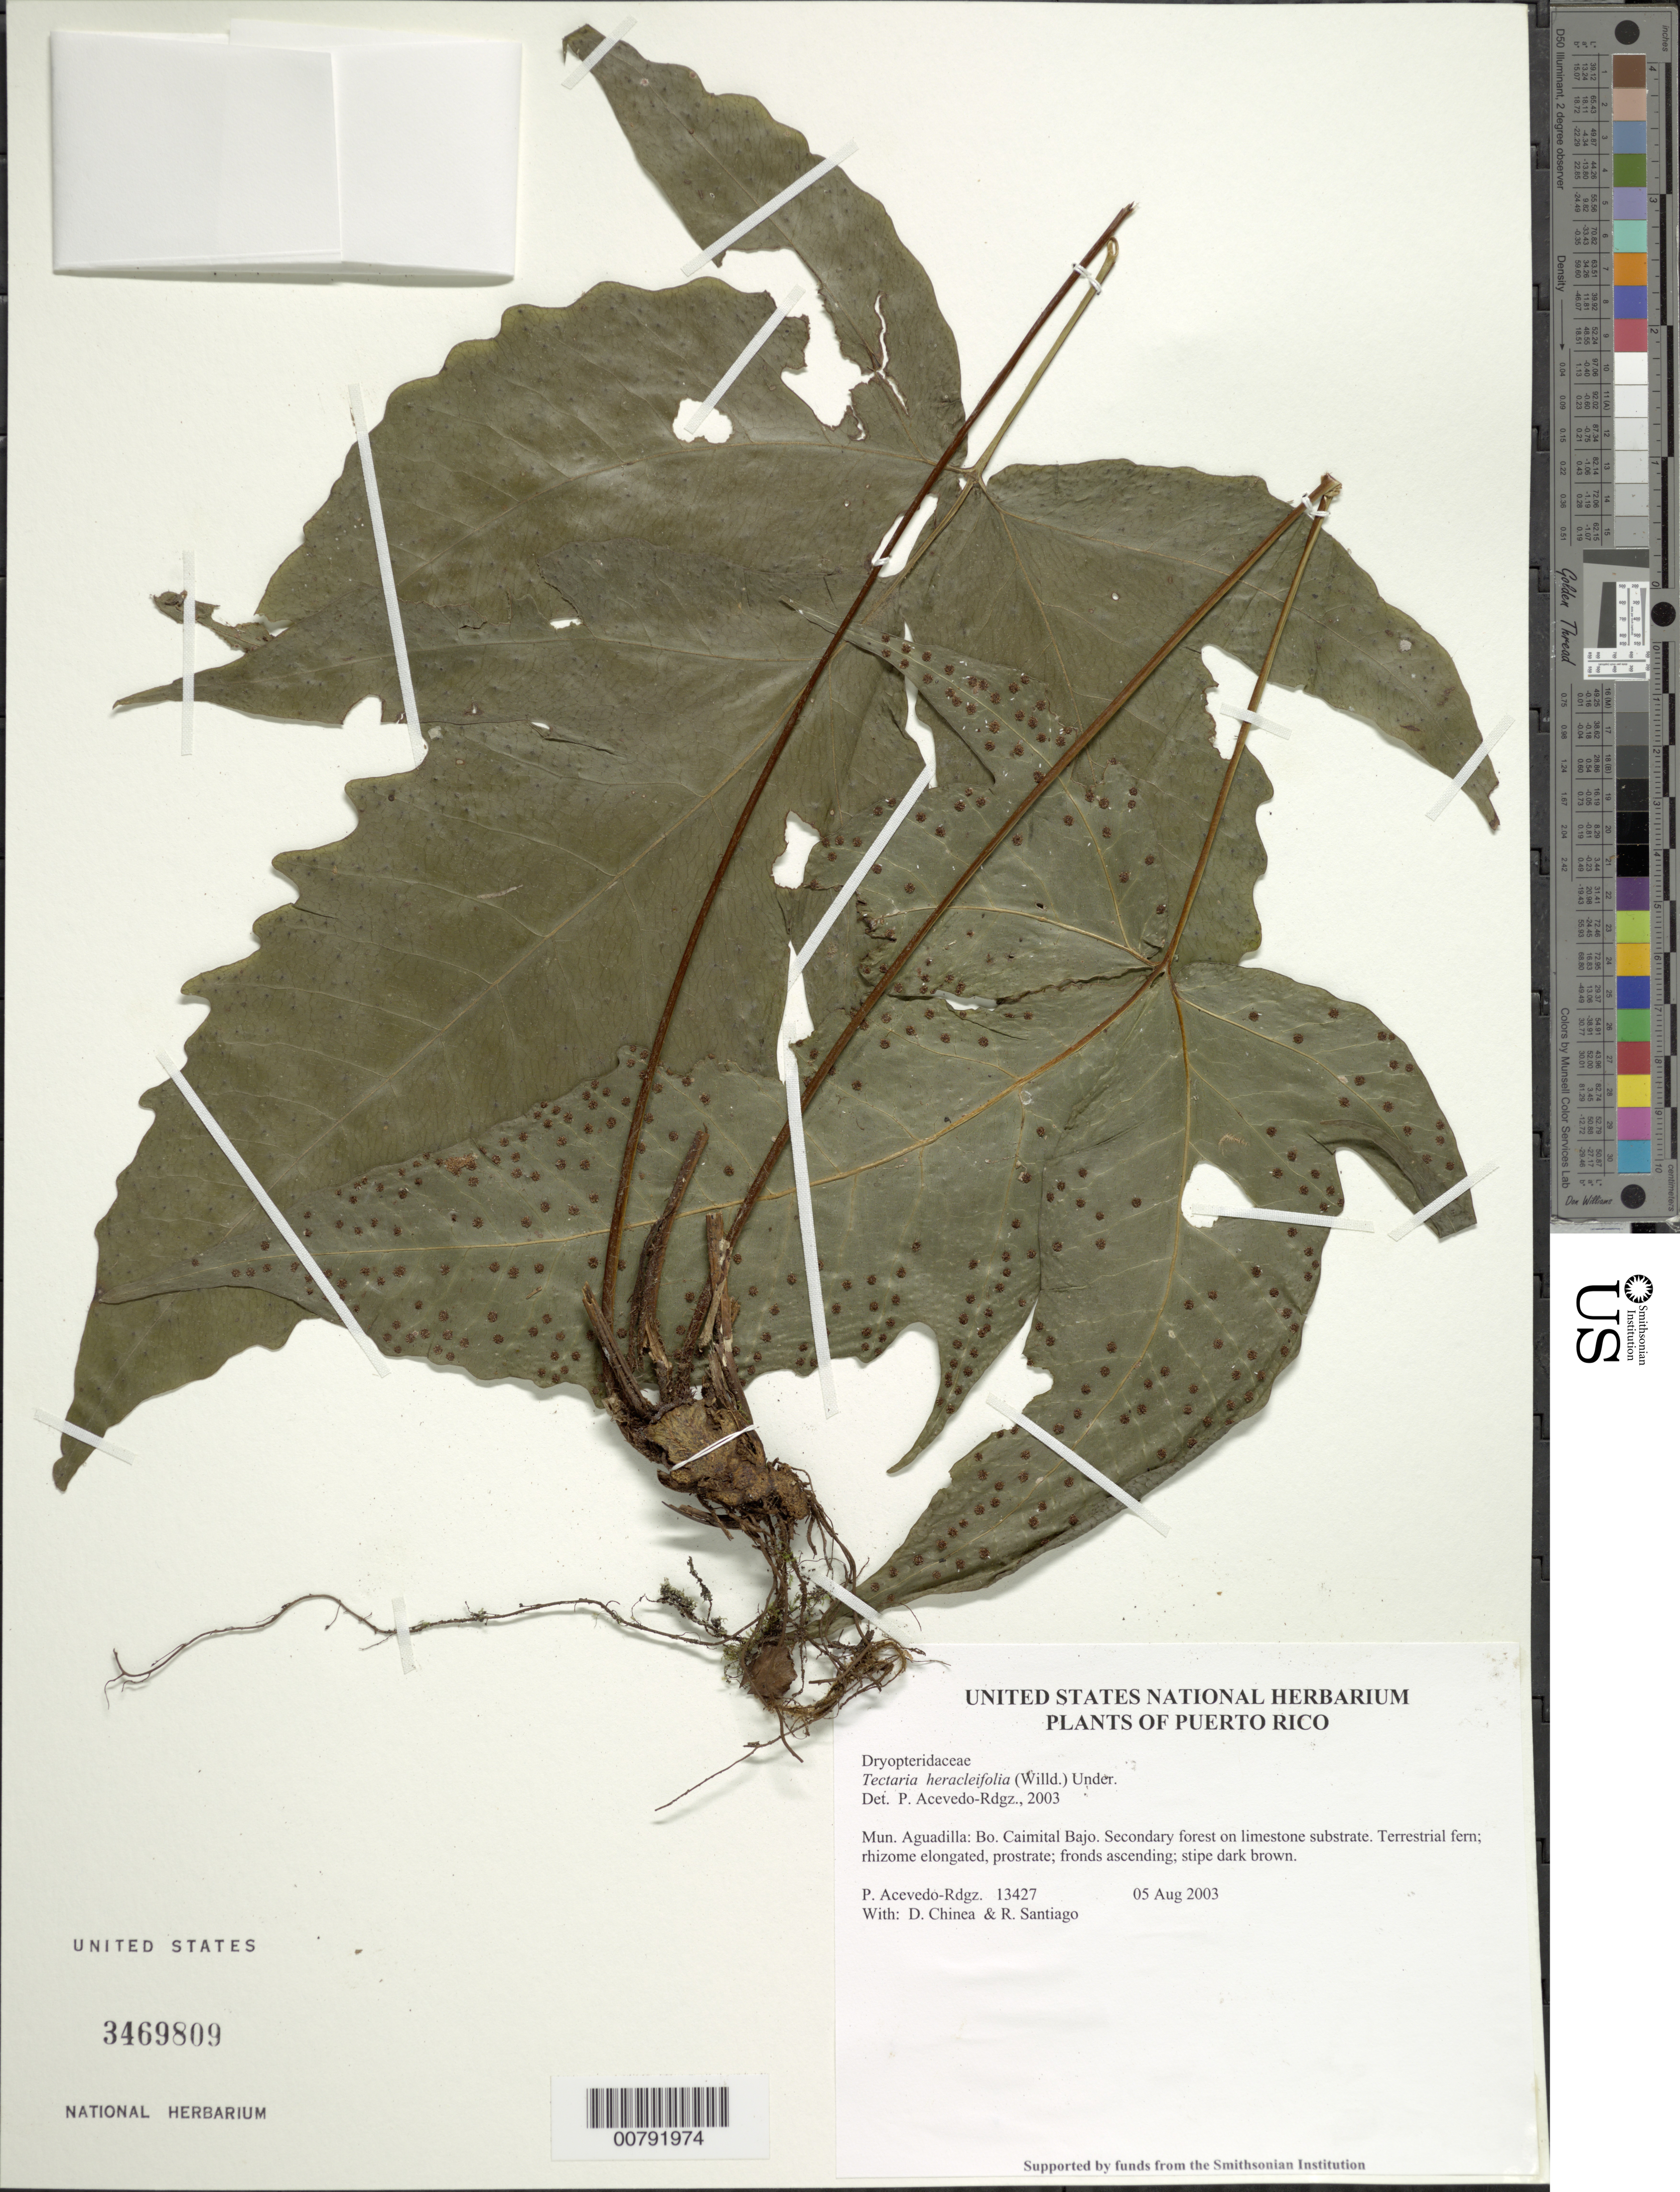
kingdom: Plantae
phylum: Tracheophyta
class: Polypodiopsida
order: Polypodiales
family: Tectariaceae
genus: Tectaria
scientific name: Tectaria heracleifolia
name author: (Willd.) Underw.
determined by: Acevedo-Rodríguez, P., (BOT), Smithsonian Institution - National Museum of Natural History (UNITED STATES)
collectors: P. Acevedo-Rodr., D. Chinea & R. Santiago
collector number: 13427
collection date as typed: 05 Aug 2003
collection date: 2003-08-05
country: Puerto Rico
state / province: Aguadilla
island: Puerto Rico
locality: Mun. Aguadilla: Bo. Caimital Bajo.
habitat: Secondary forest on limestone substrate.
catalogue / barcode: US 3469809